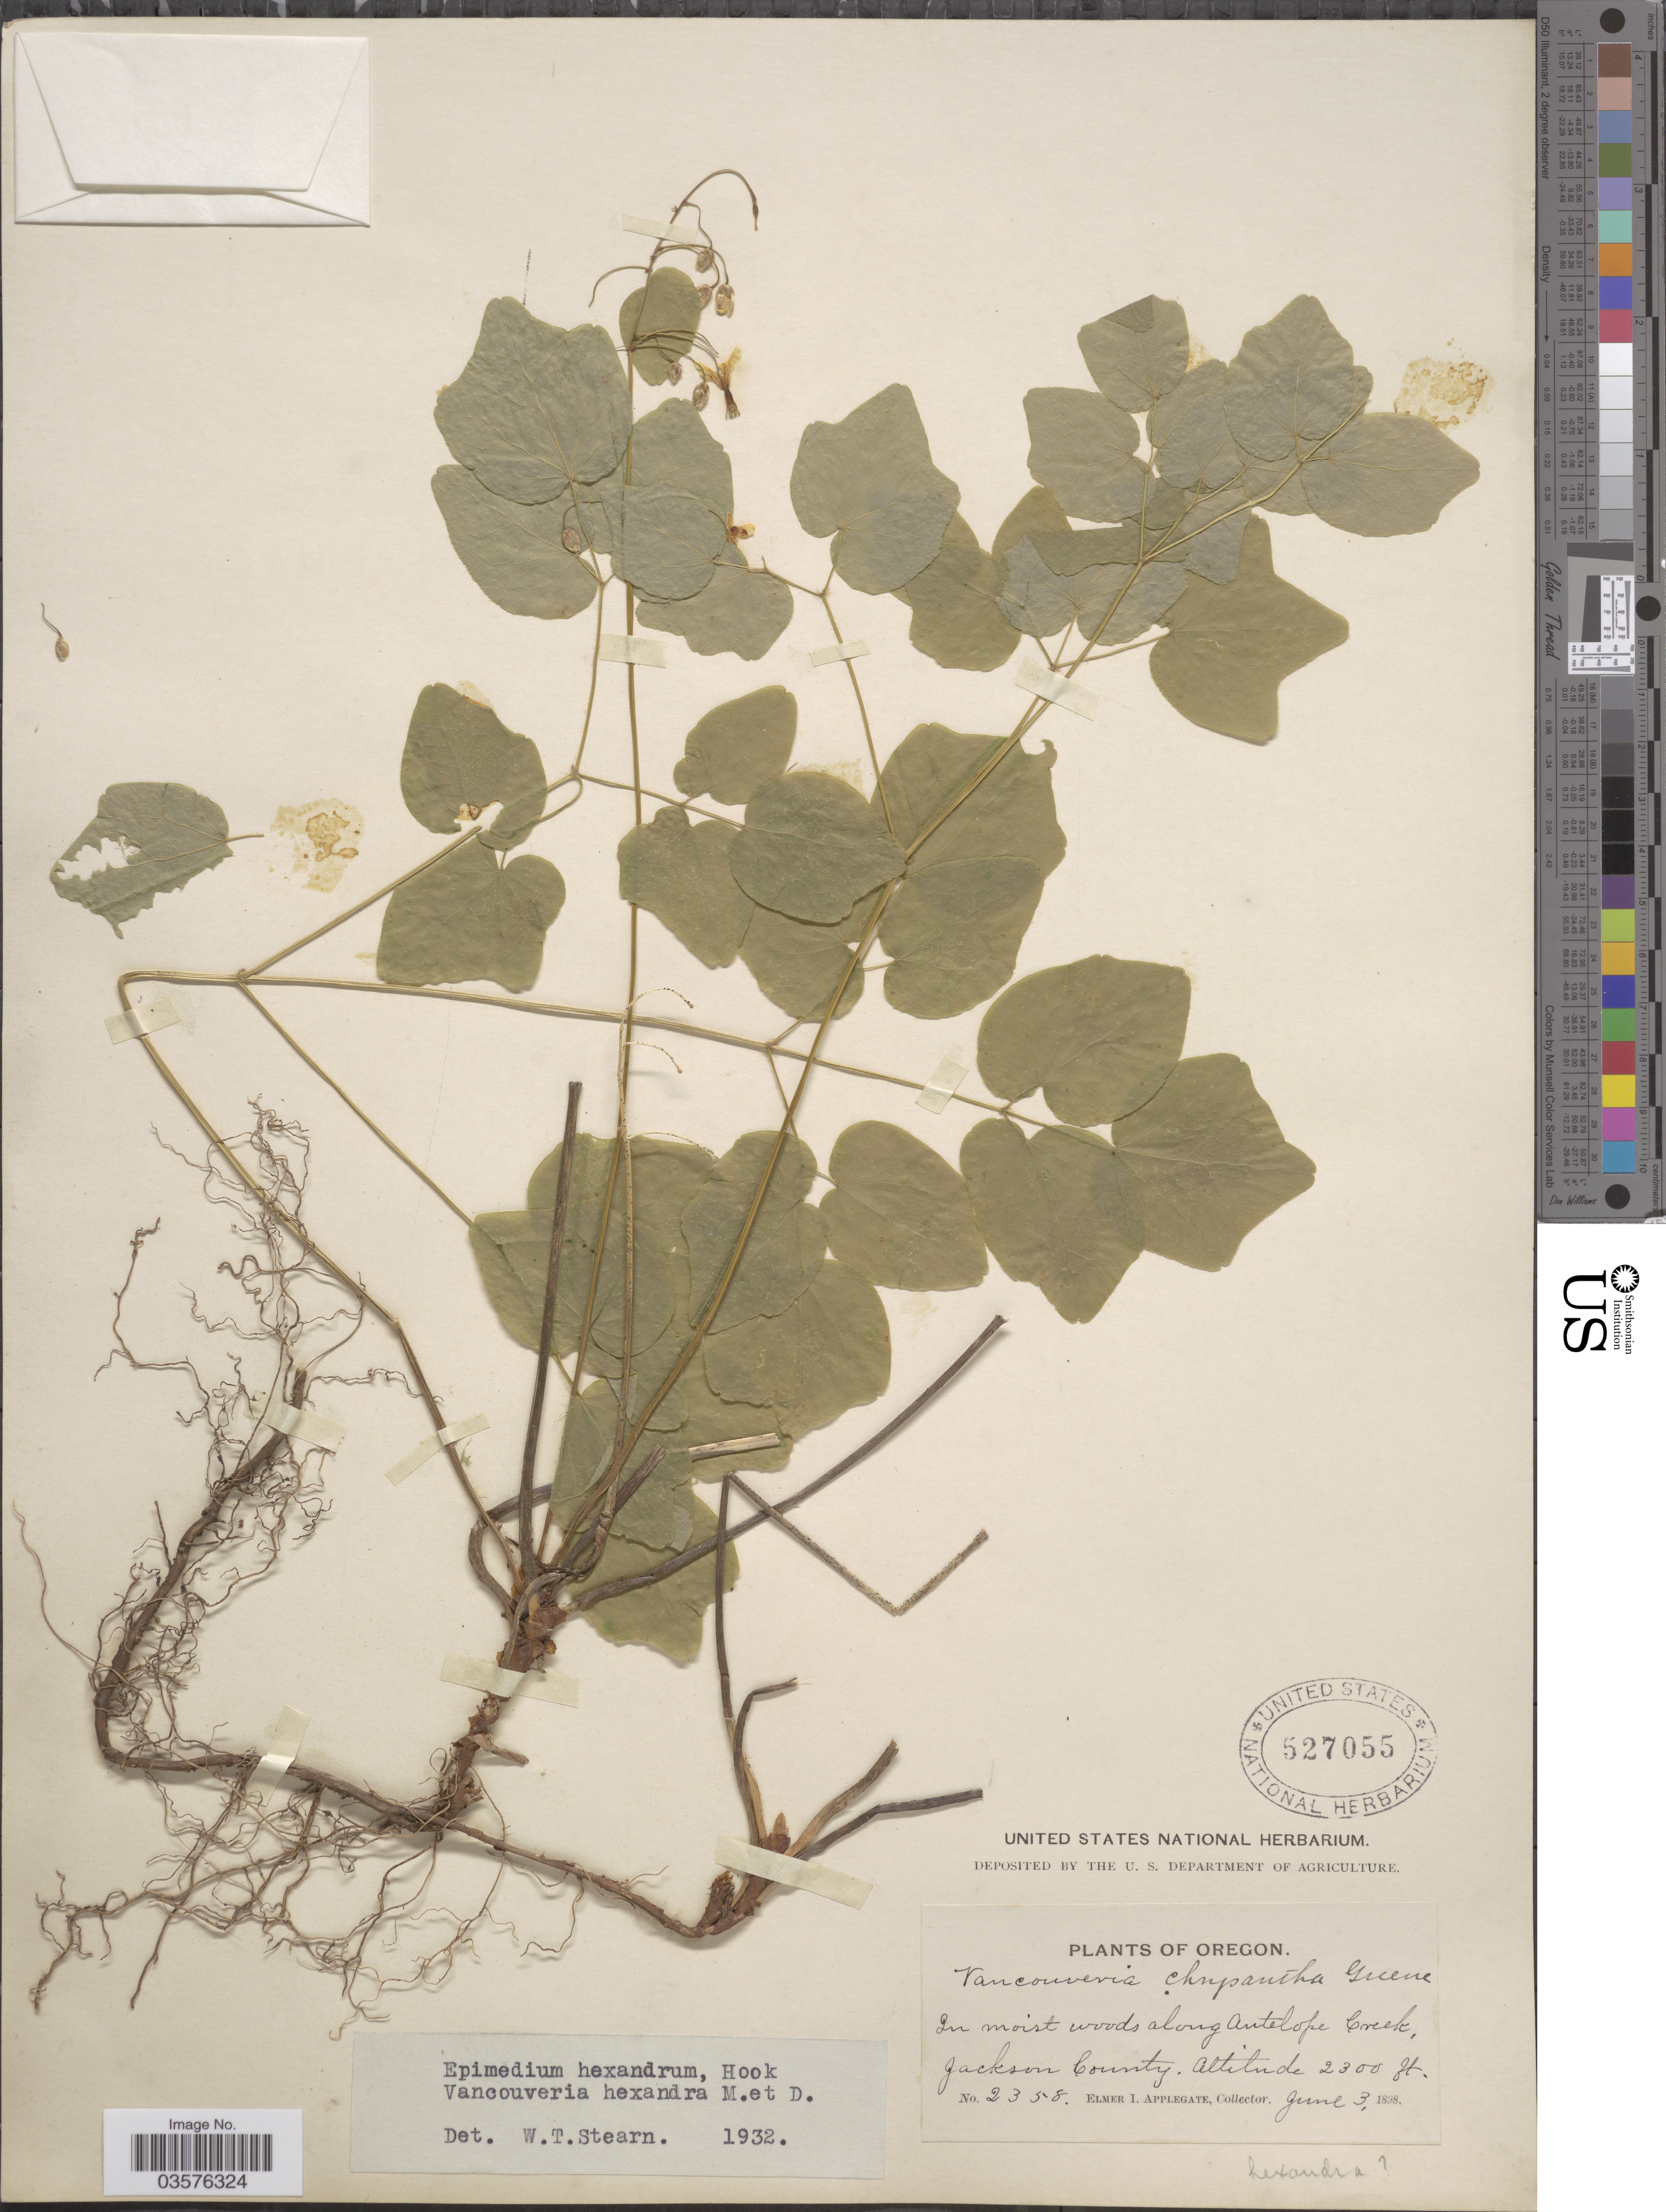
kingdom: Plantae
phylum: Tracheophyta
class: Magnoliopsida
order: Ranunculales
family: Berberidaceae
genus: Vancouveria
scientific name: Vancouveria hexandra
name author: (Hook.) C. Morren & Decne.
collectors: E. I. Applegate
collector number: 2358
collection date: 1898-06-03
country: United States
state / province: Oregon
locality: In moist woods along Antelope Creek, Jackson County.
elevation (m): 701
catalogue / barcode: US 527055